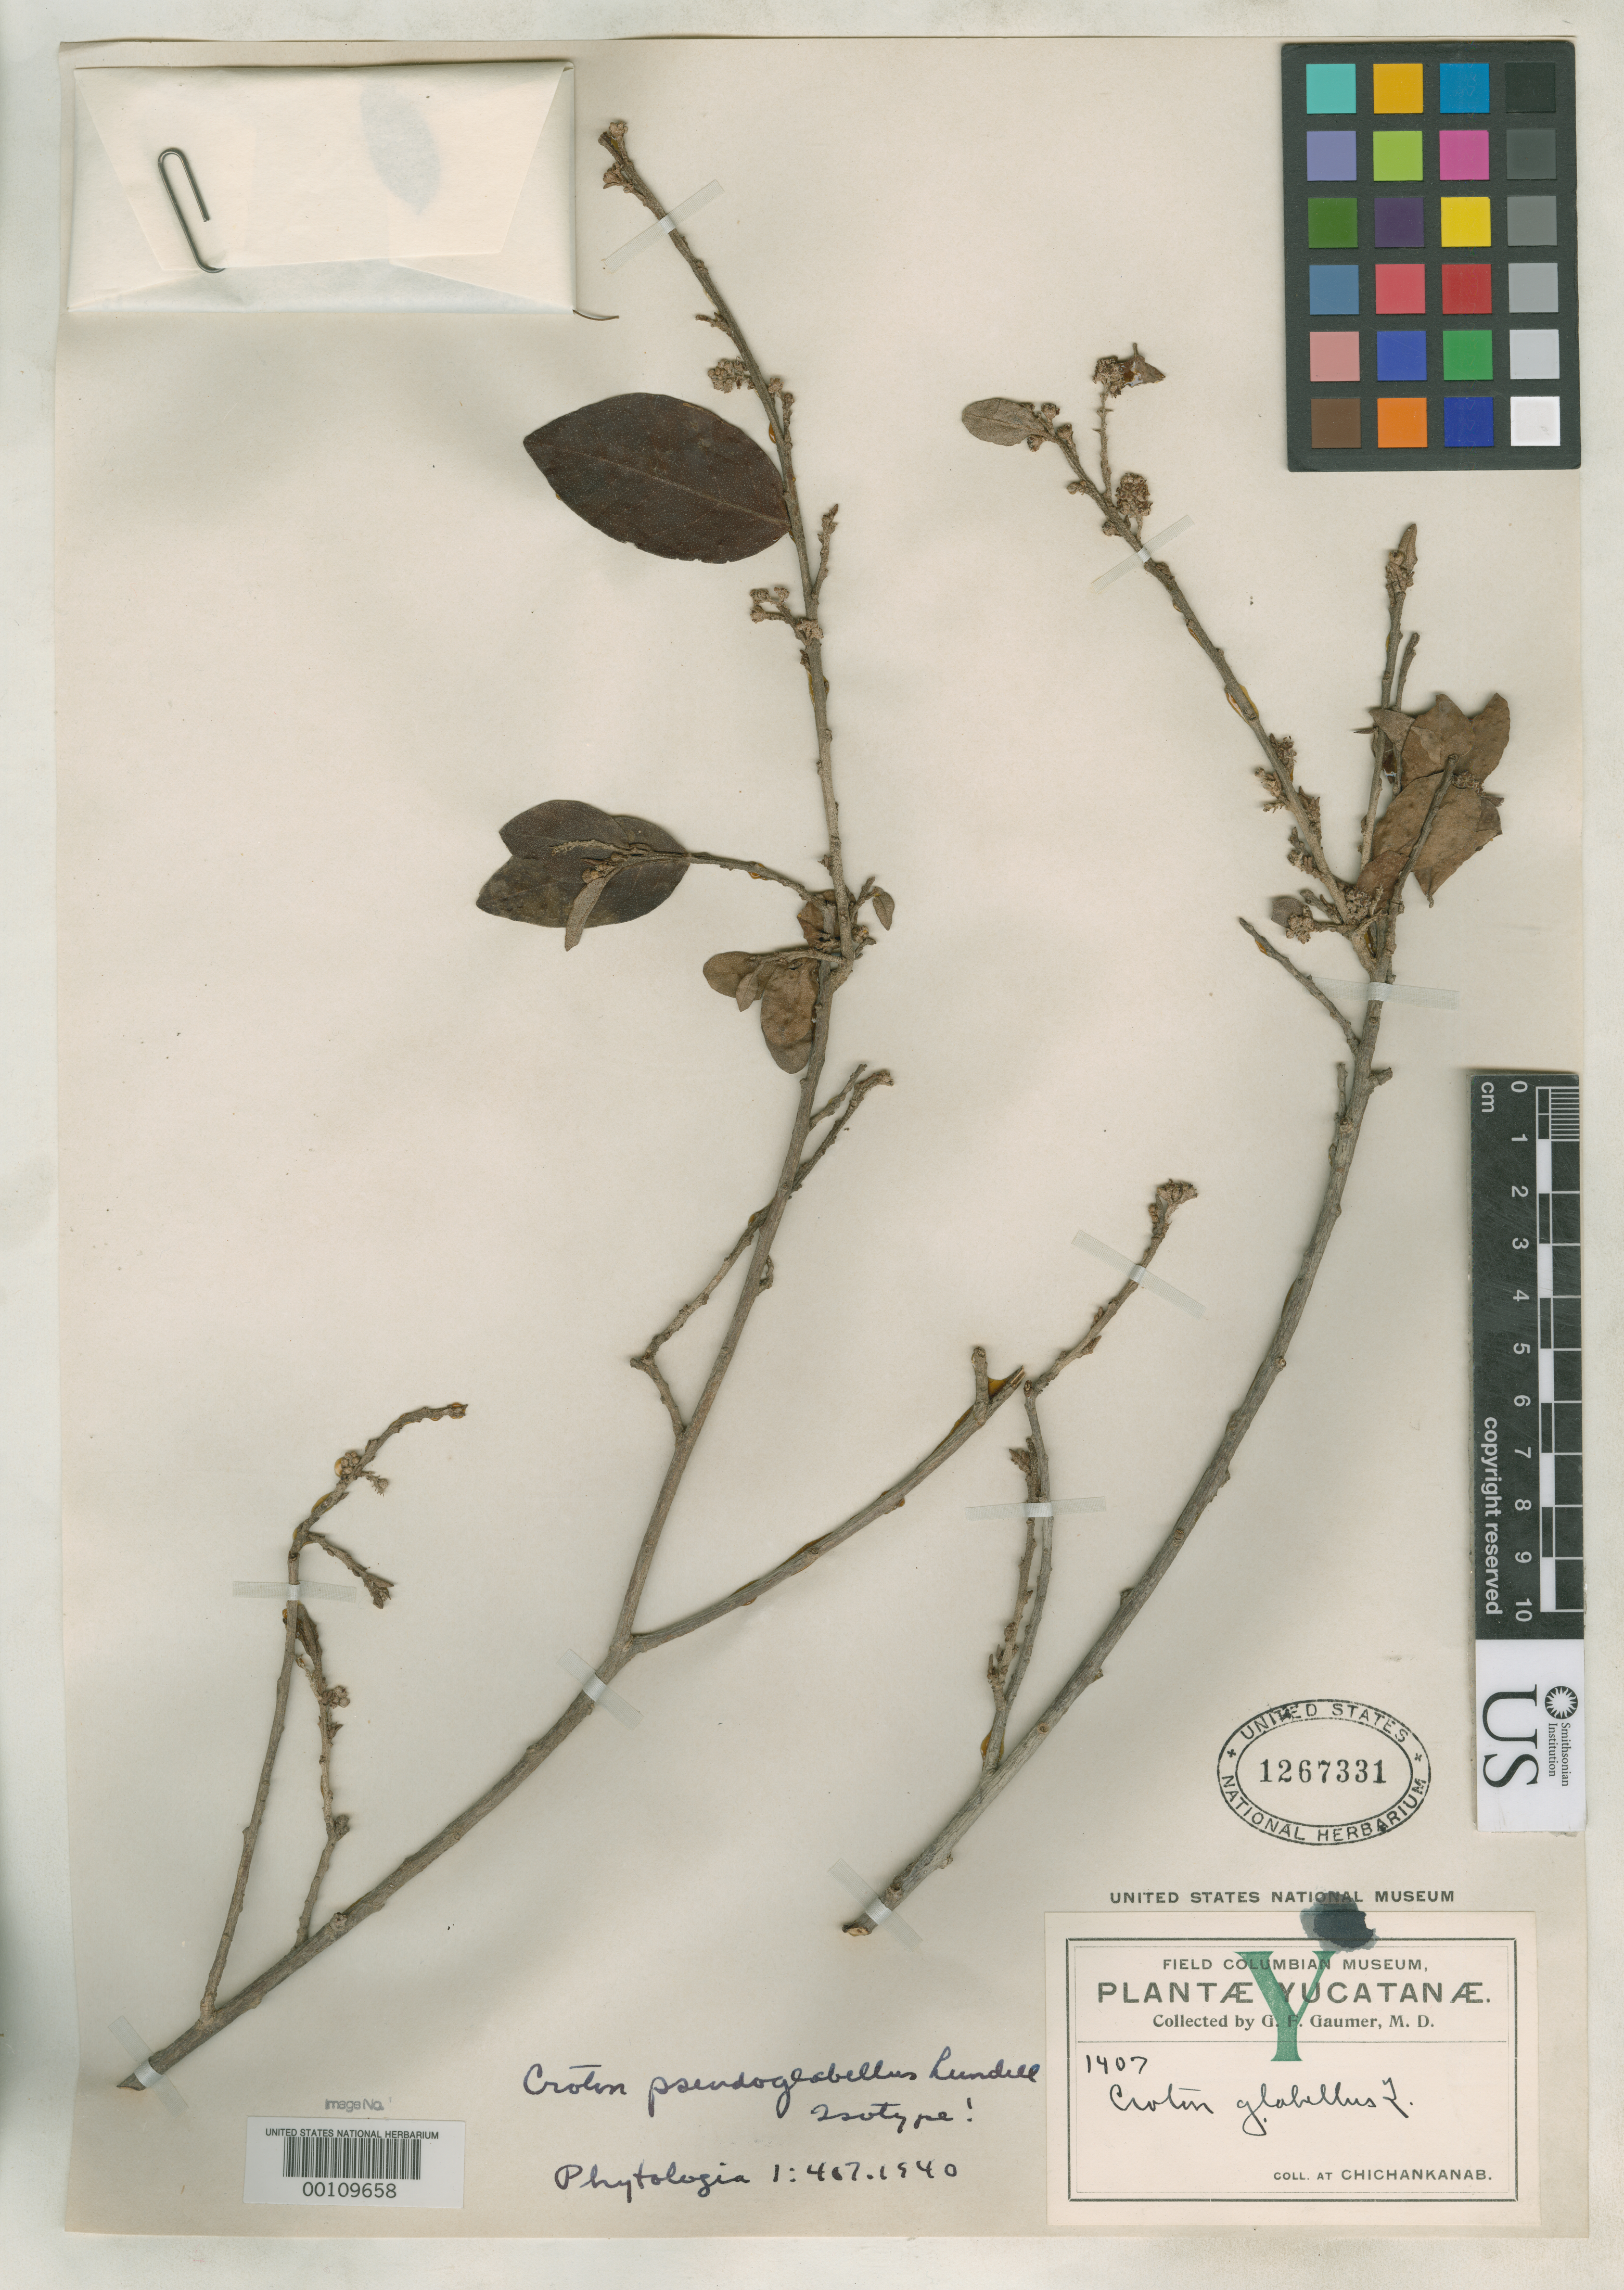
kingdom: Plantae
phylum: Tracheophyta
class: Magnoliopsida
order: Malpighiales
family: Euphorbiaceae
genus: Croton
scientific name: Croton pseudoglabellus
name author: Lundell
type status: Isotype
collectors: G. F. Gaumer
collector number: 1407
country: Mexico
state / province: Quintana Roo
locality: Chichankanab.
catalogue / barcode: US 1267331